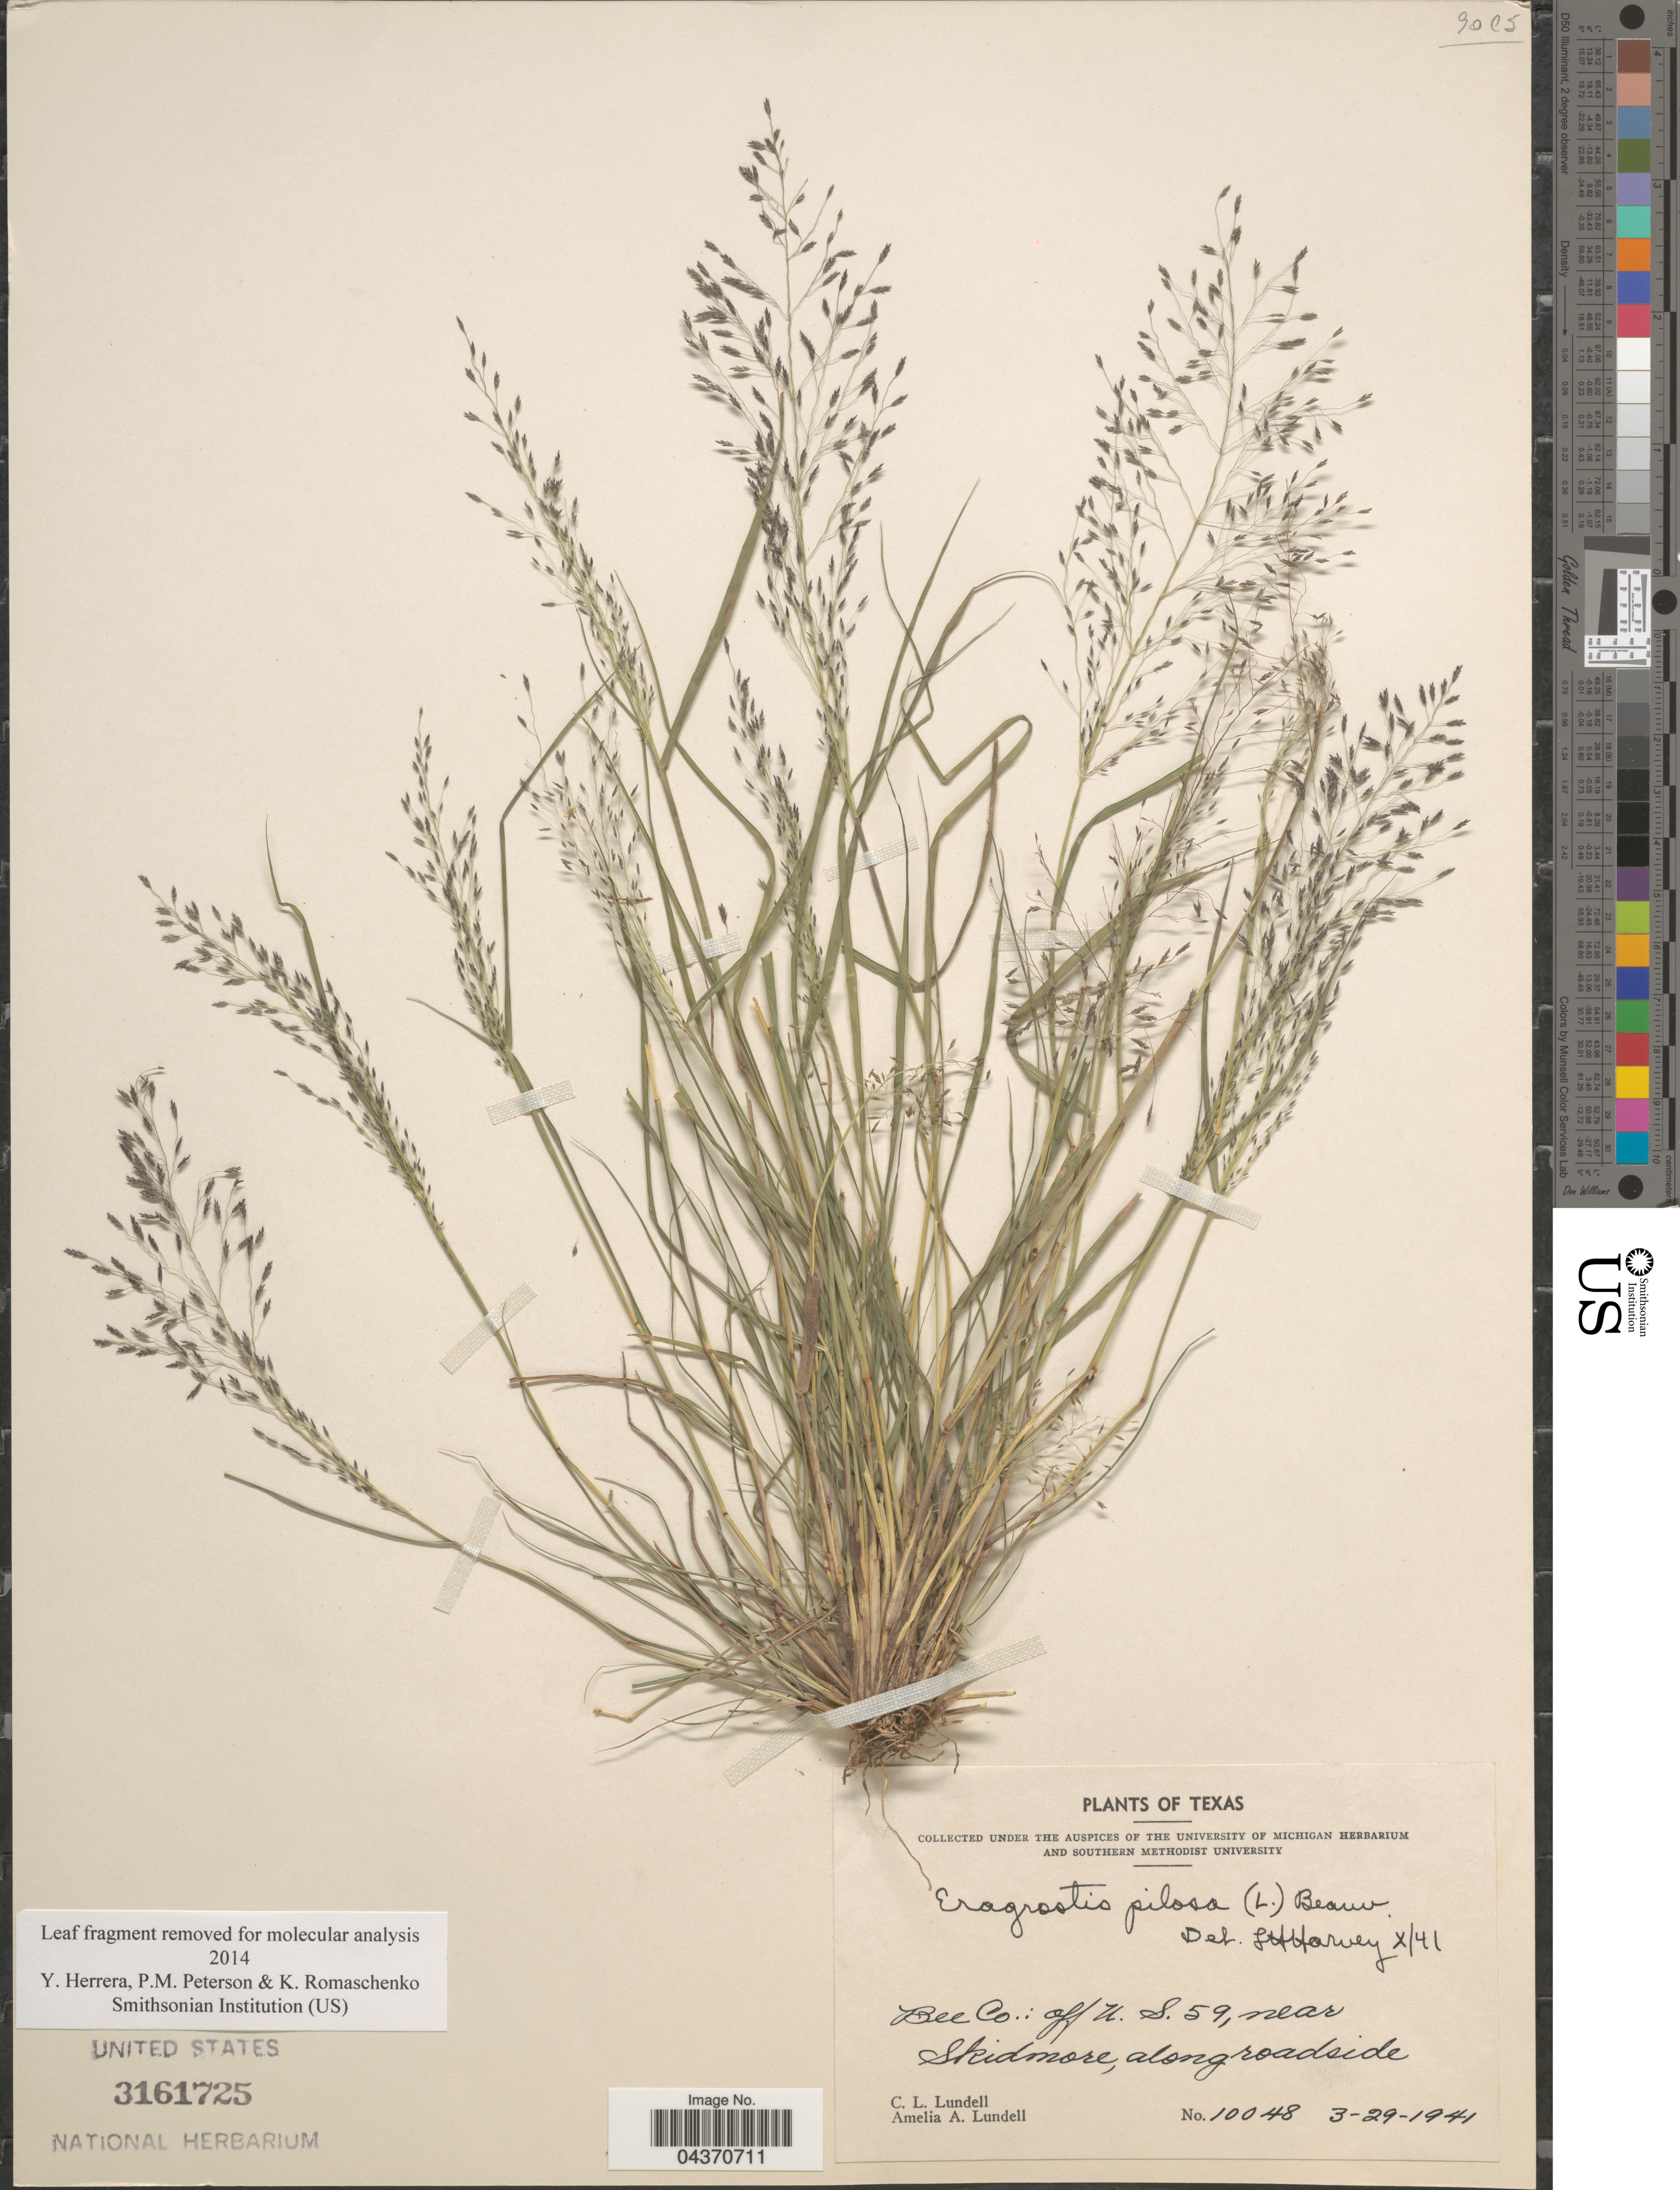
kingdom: Plantae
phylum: Tracheophyta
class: Liliopsida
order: Poales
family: Poaceae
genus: Eragrostis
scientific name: Eragrostis pilosa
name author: (L.) P. Beauv.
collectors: C. L. Lundell & A. A. Lundell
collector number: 10048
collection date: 1941-03-29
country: United States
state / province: Texas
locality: Bee Co.: off U.S. 59, near Skidmore, along roadside.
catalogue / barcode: US 3161725